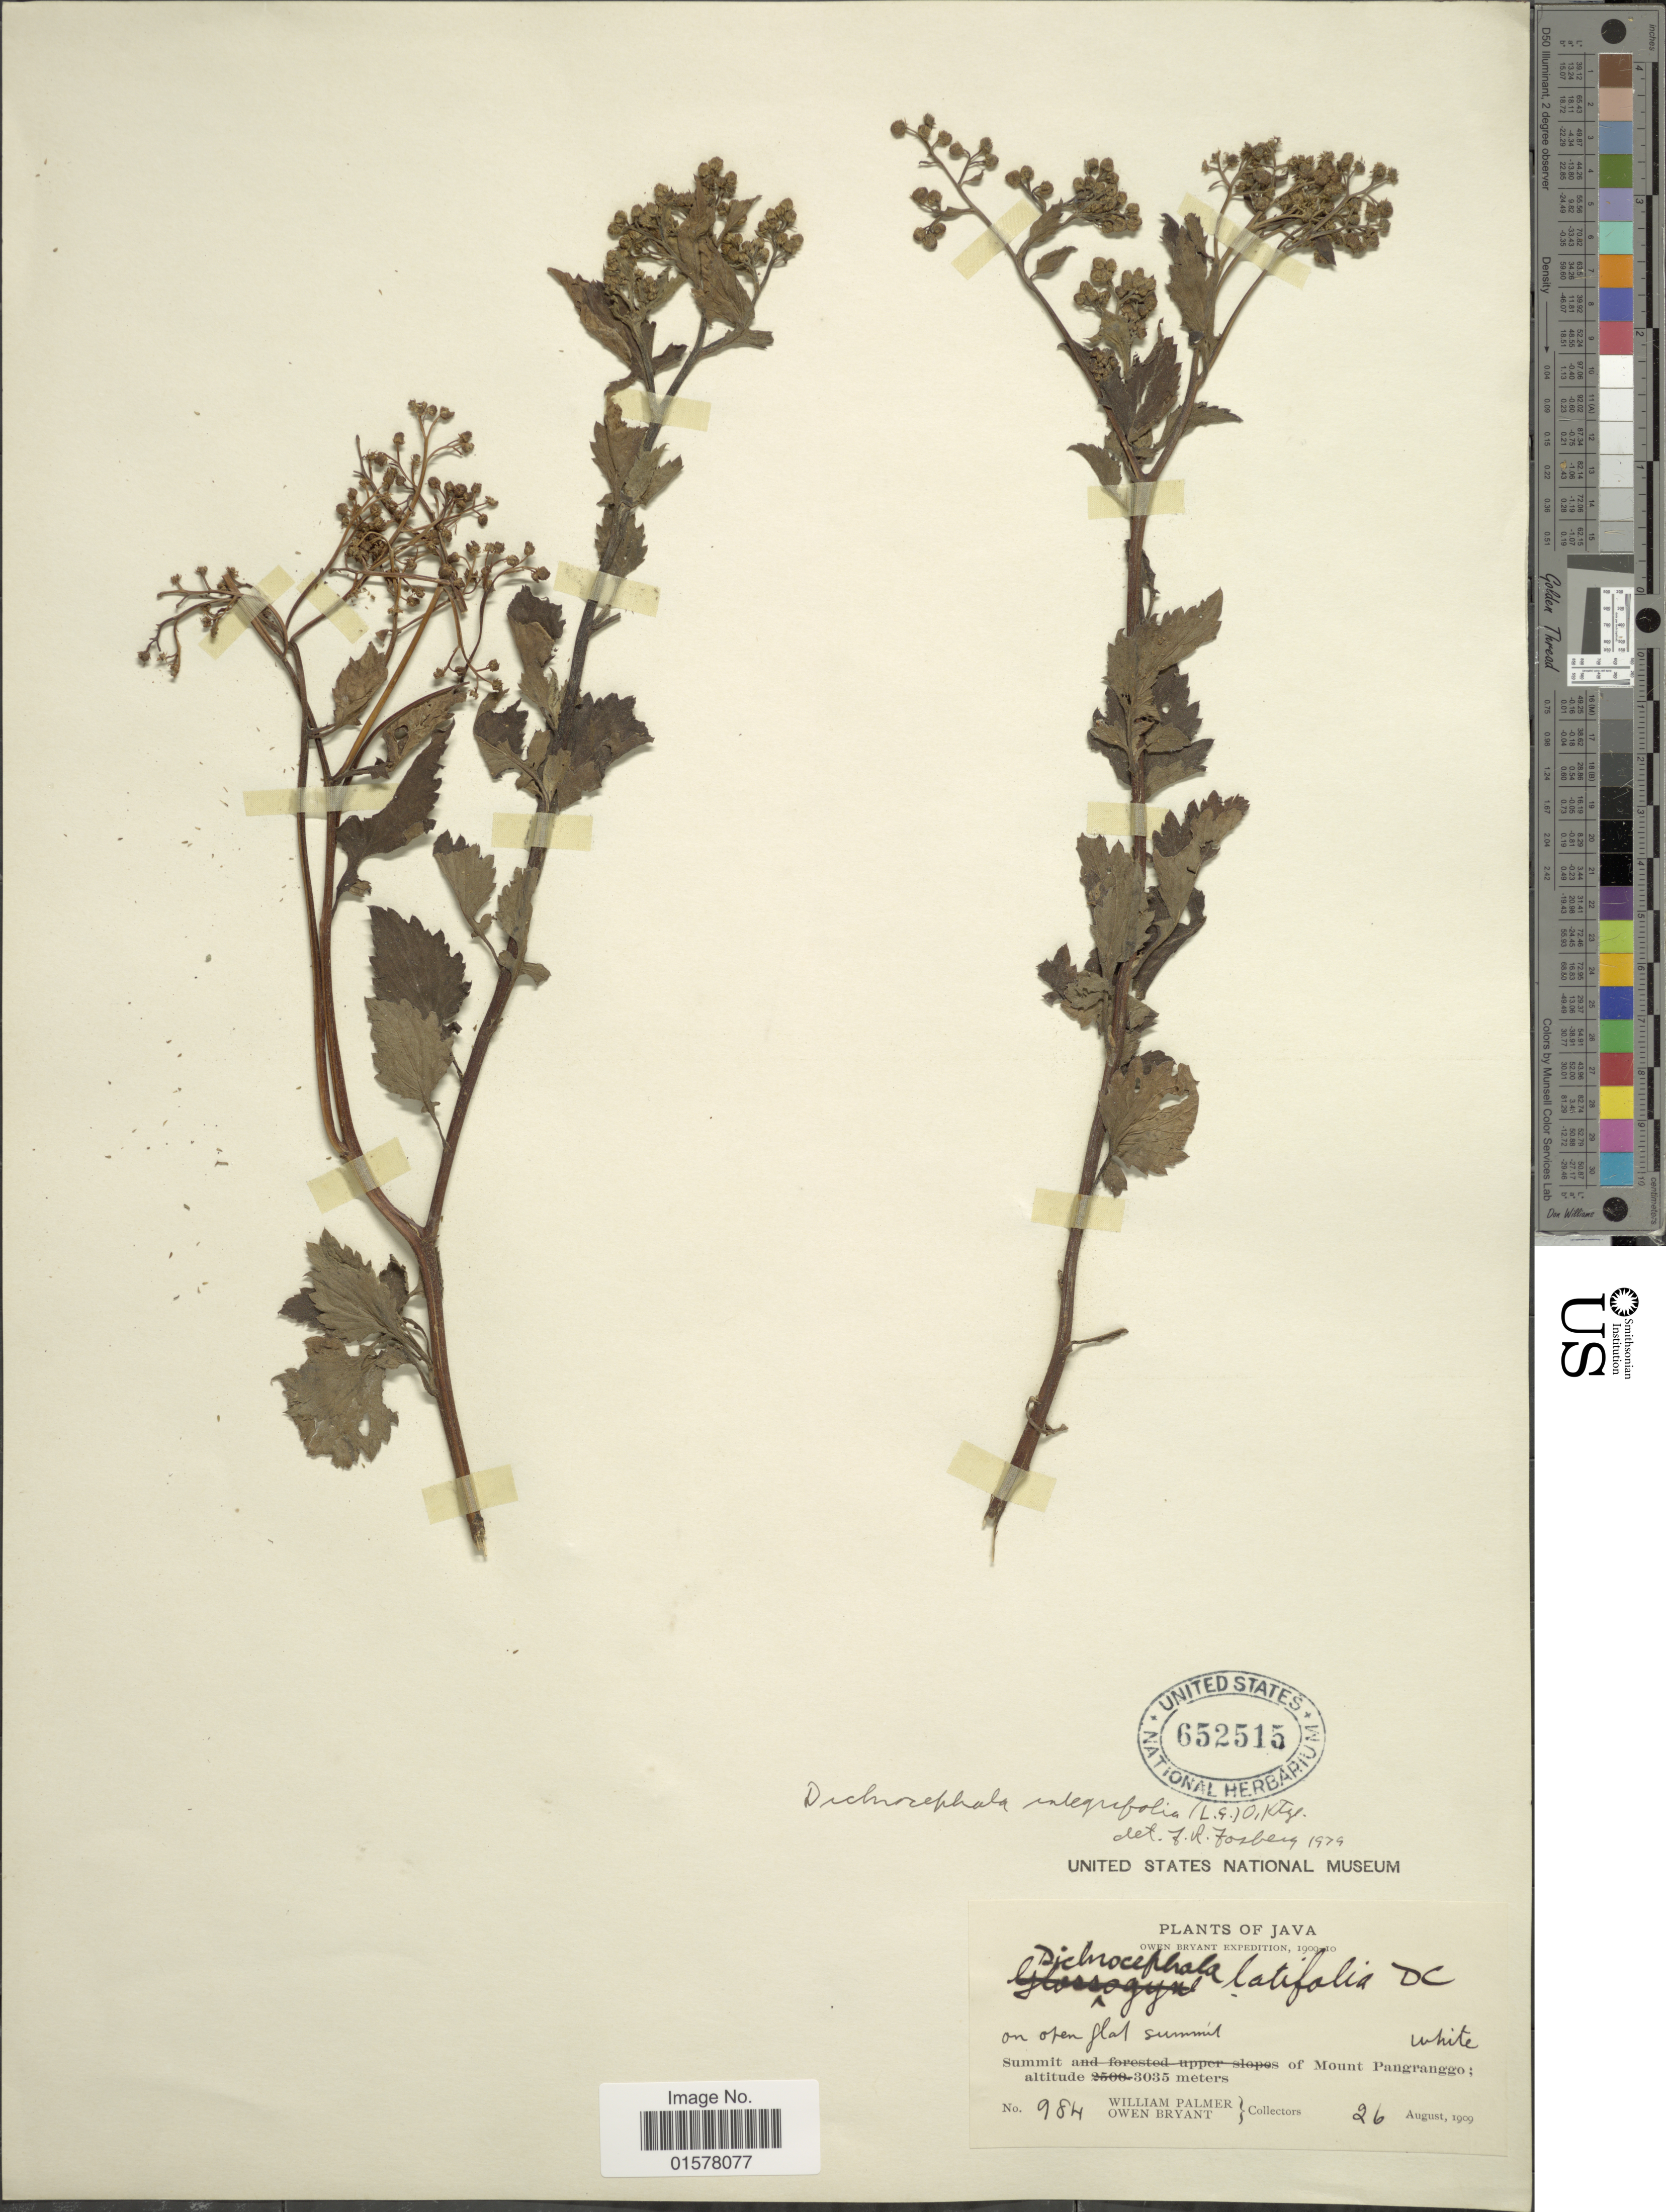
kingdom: Plantae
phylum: Tracheophyta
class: Magnoliopsida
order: Asterales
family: Asteraceae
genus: Dichrocephala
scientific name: Dichrocephala integrifolia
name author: (L. f.) Kuntze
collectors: W. Palmer & O. Bryant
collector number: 984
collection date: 1909-08-26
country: Indonesia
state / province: Java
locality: Summit of Mount Pangtanggo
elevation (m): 3035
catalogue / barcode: US 652515